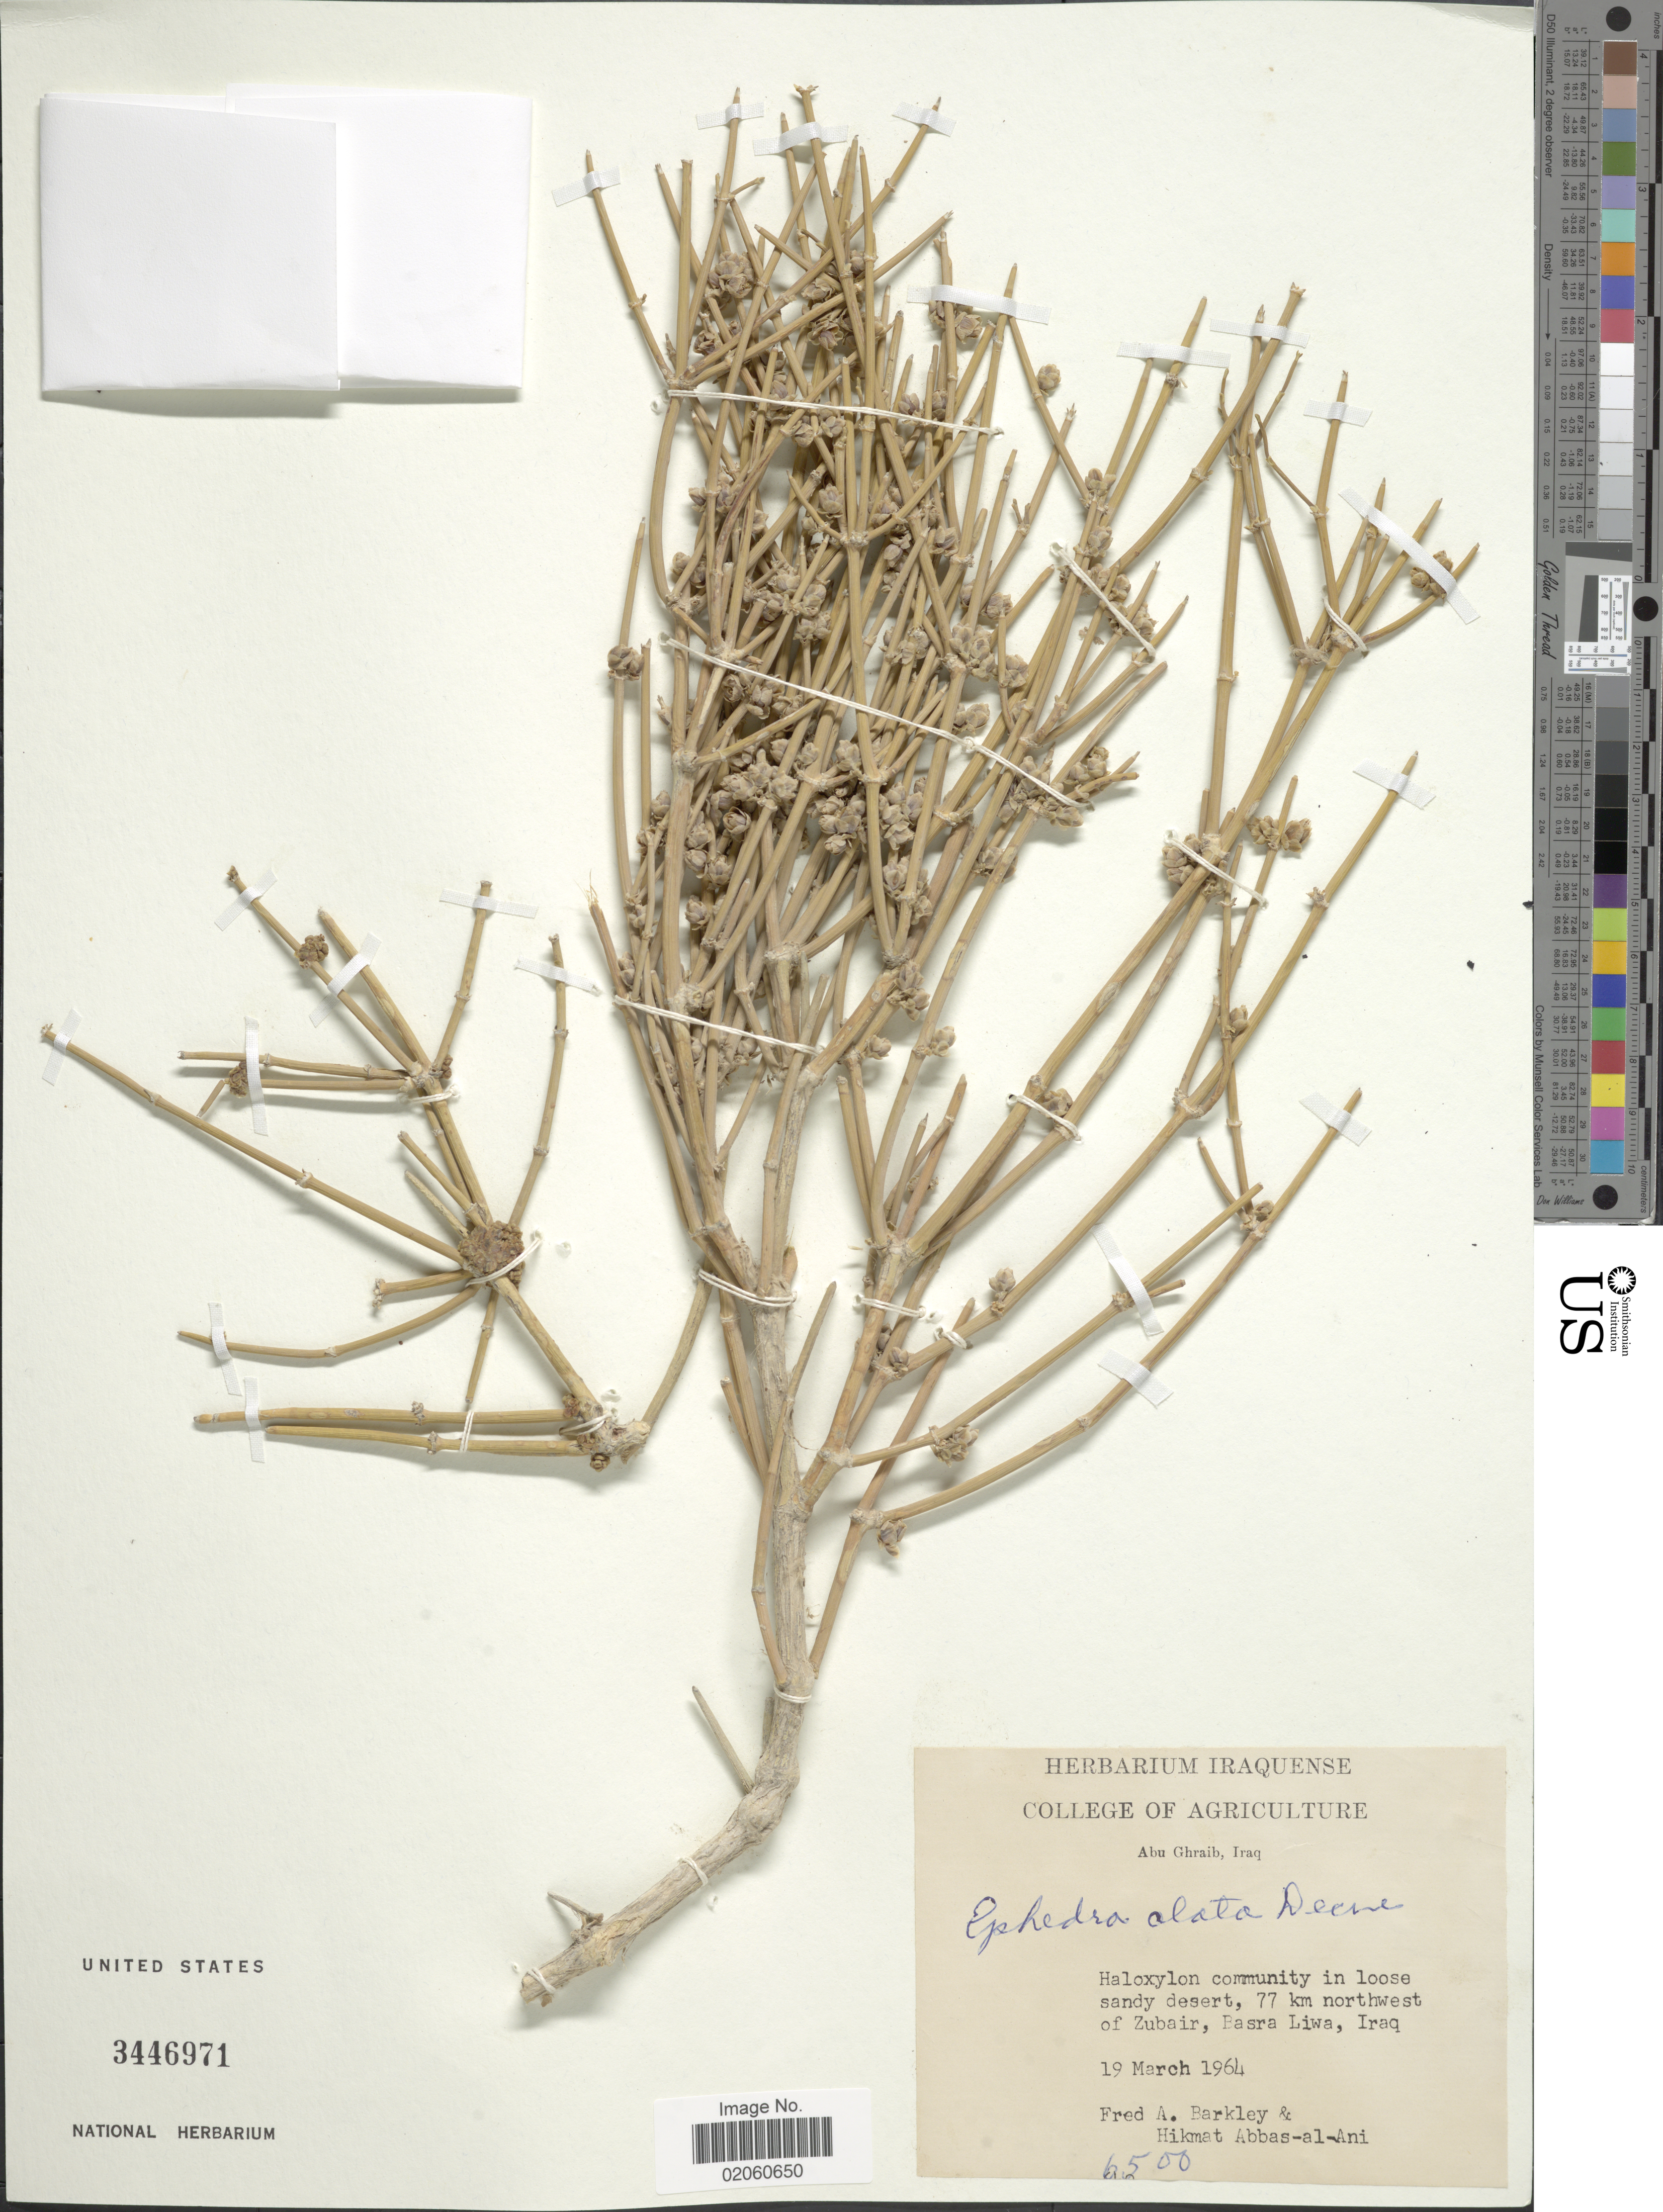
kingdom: Plantae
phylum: Tracheophyta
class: Gnetopsida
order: Ephedrales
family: Ephedraceae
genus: Ephedra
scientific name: Ephedra alata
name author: Decne.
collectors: F. A. Barkley & H. Al-Ani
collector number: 6500?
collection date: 1964-03-19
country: Iraq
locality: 77 km northwest of Zubair, Basra Liwa.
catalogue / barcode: US 3446971